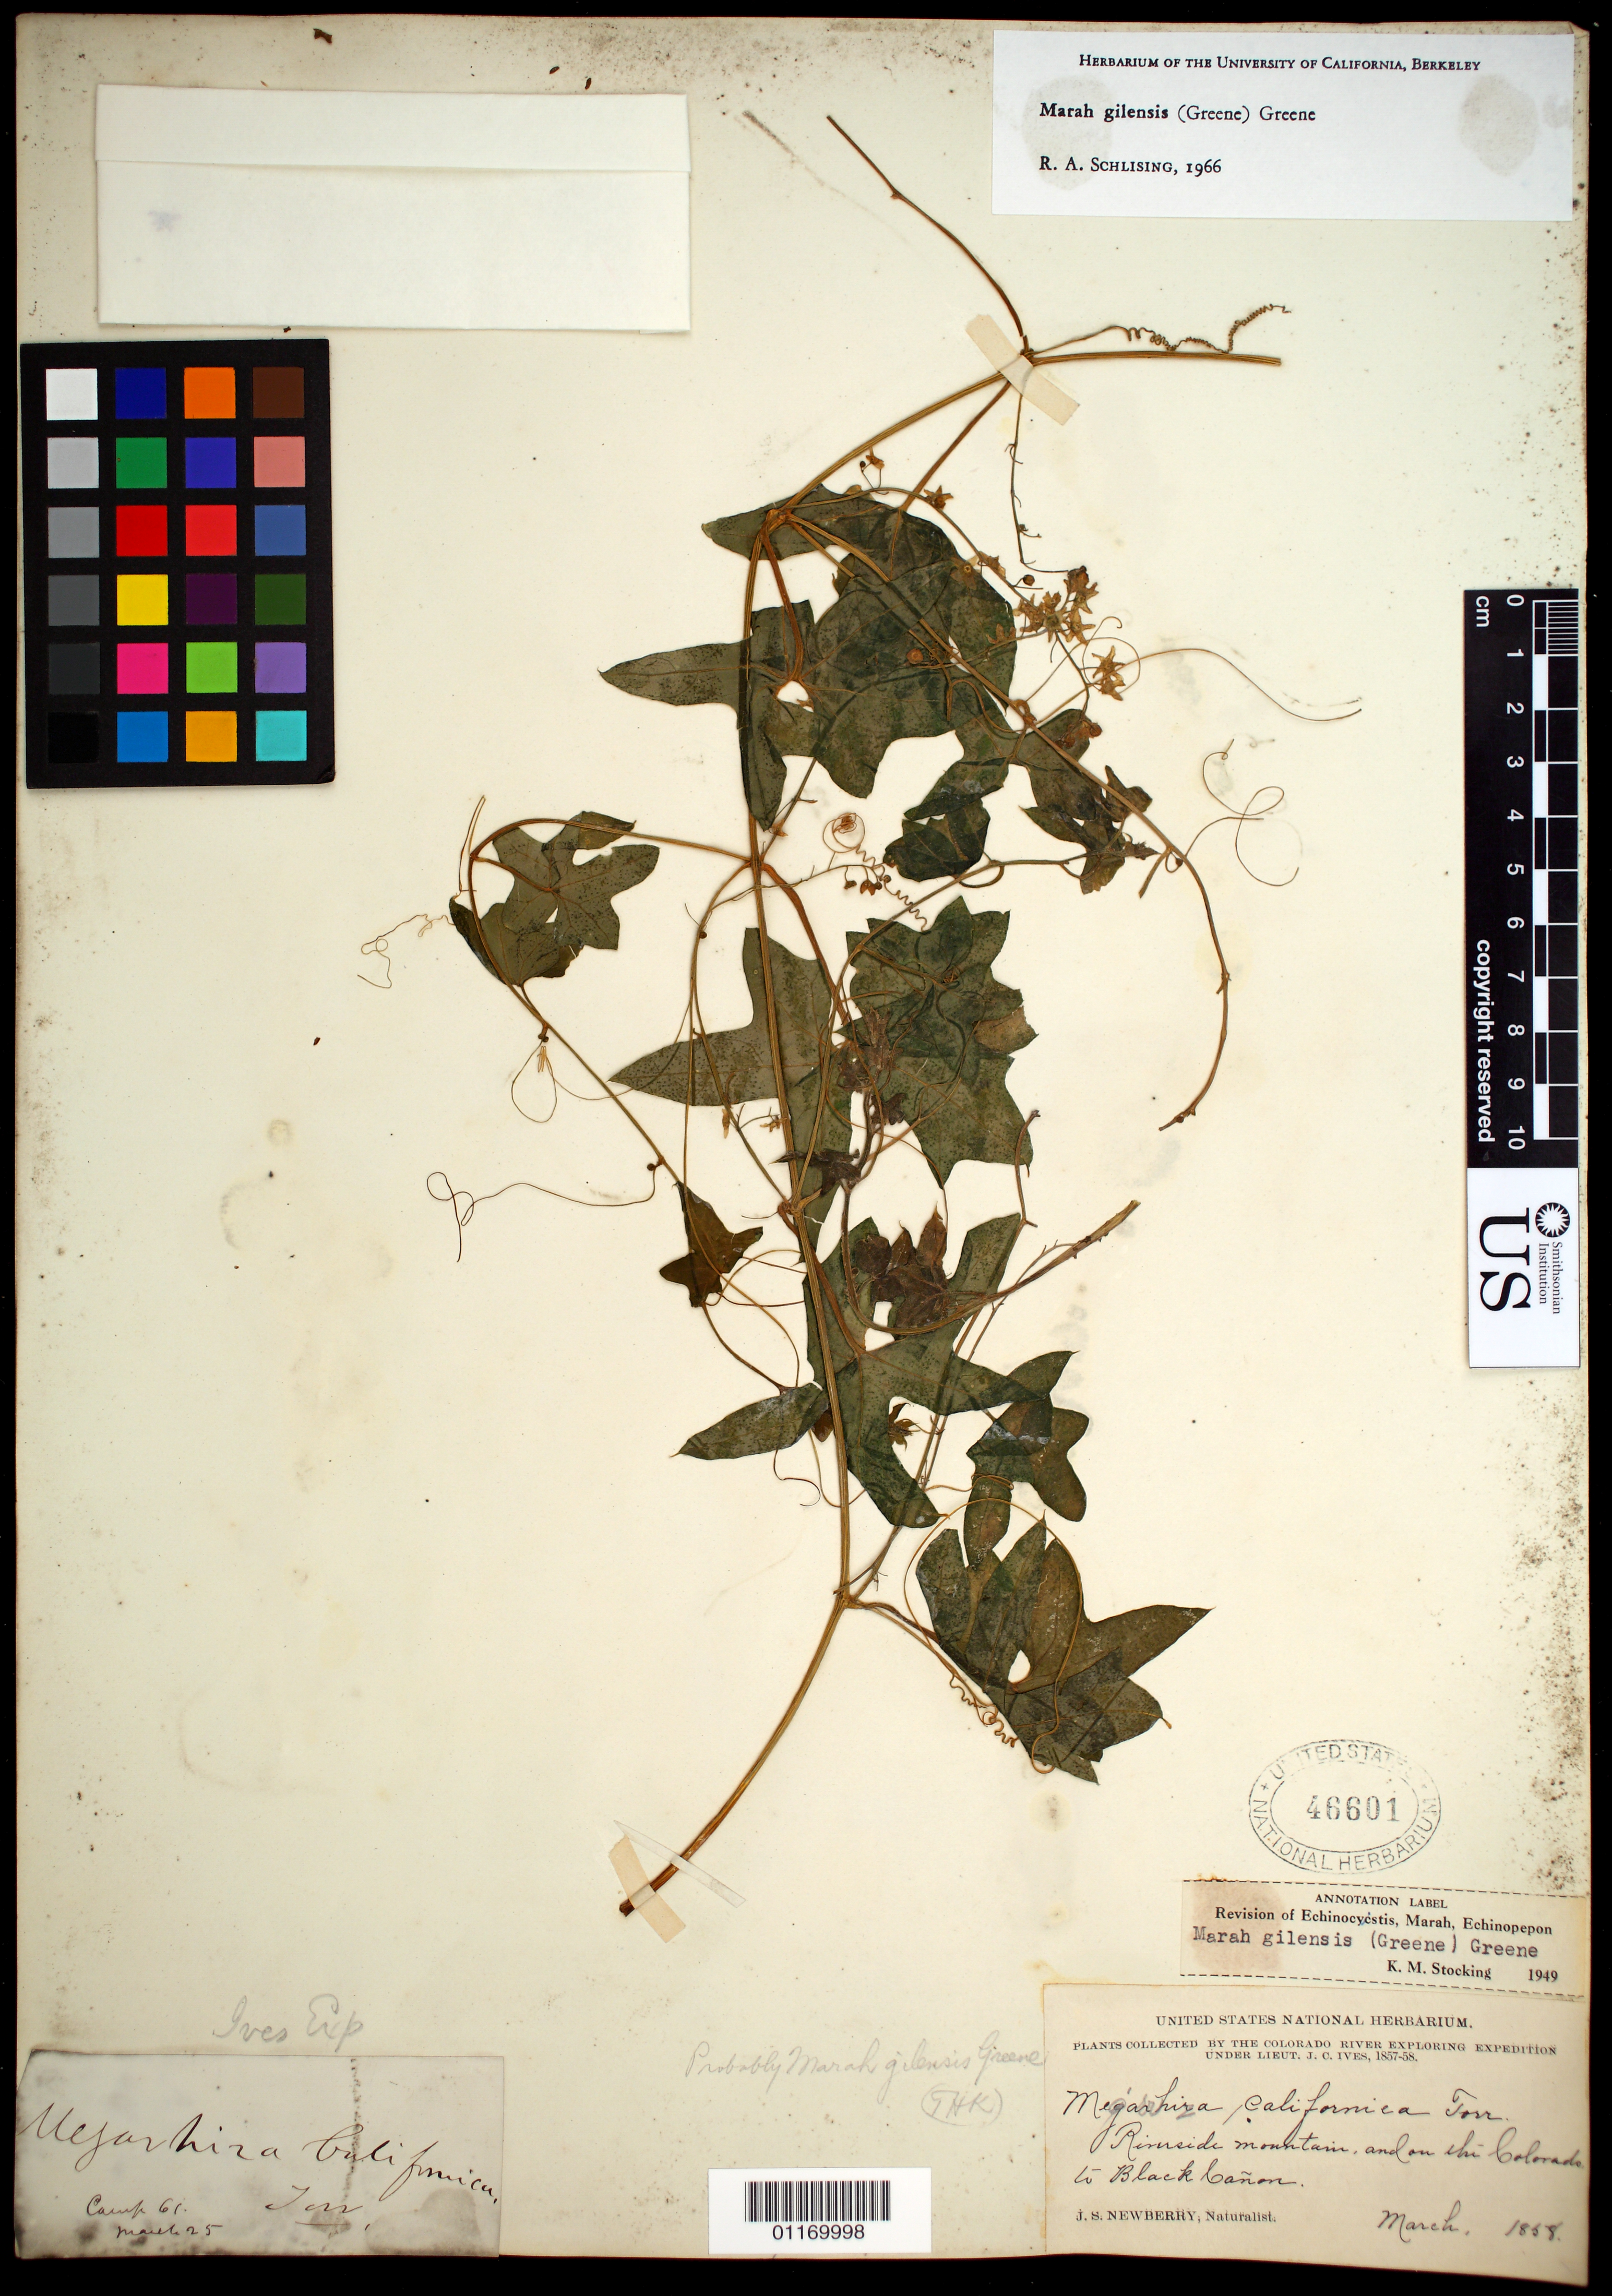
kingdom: Plantae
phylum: Tracheophyta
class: Magnoliopsida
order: Cucurbitales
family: Cucurbitaceae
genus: Marah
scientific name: Marah gilensis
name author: (Greene) Greene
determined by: Schlising, R. A.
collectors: J. S. Newberry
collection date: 1858-03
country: United States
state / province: Arizona / Nevada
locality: Riverside mountain, to Black Canyon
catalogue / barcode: US 46601